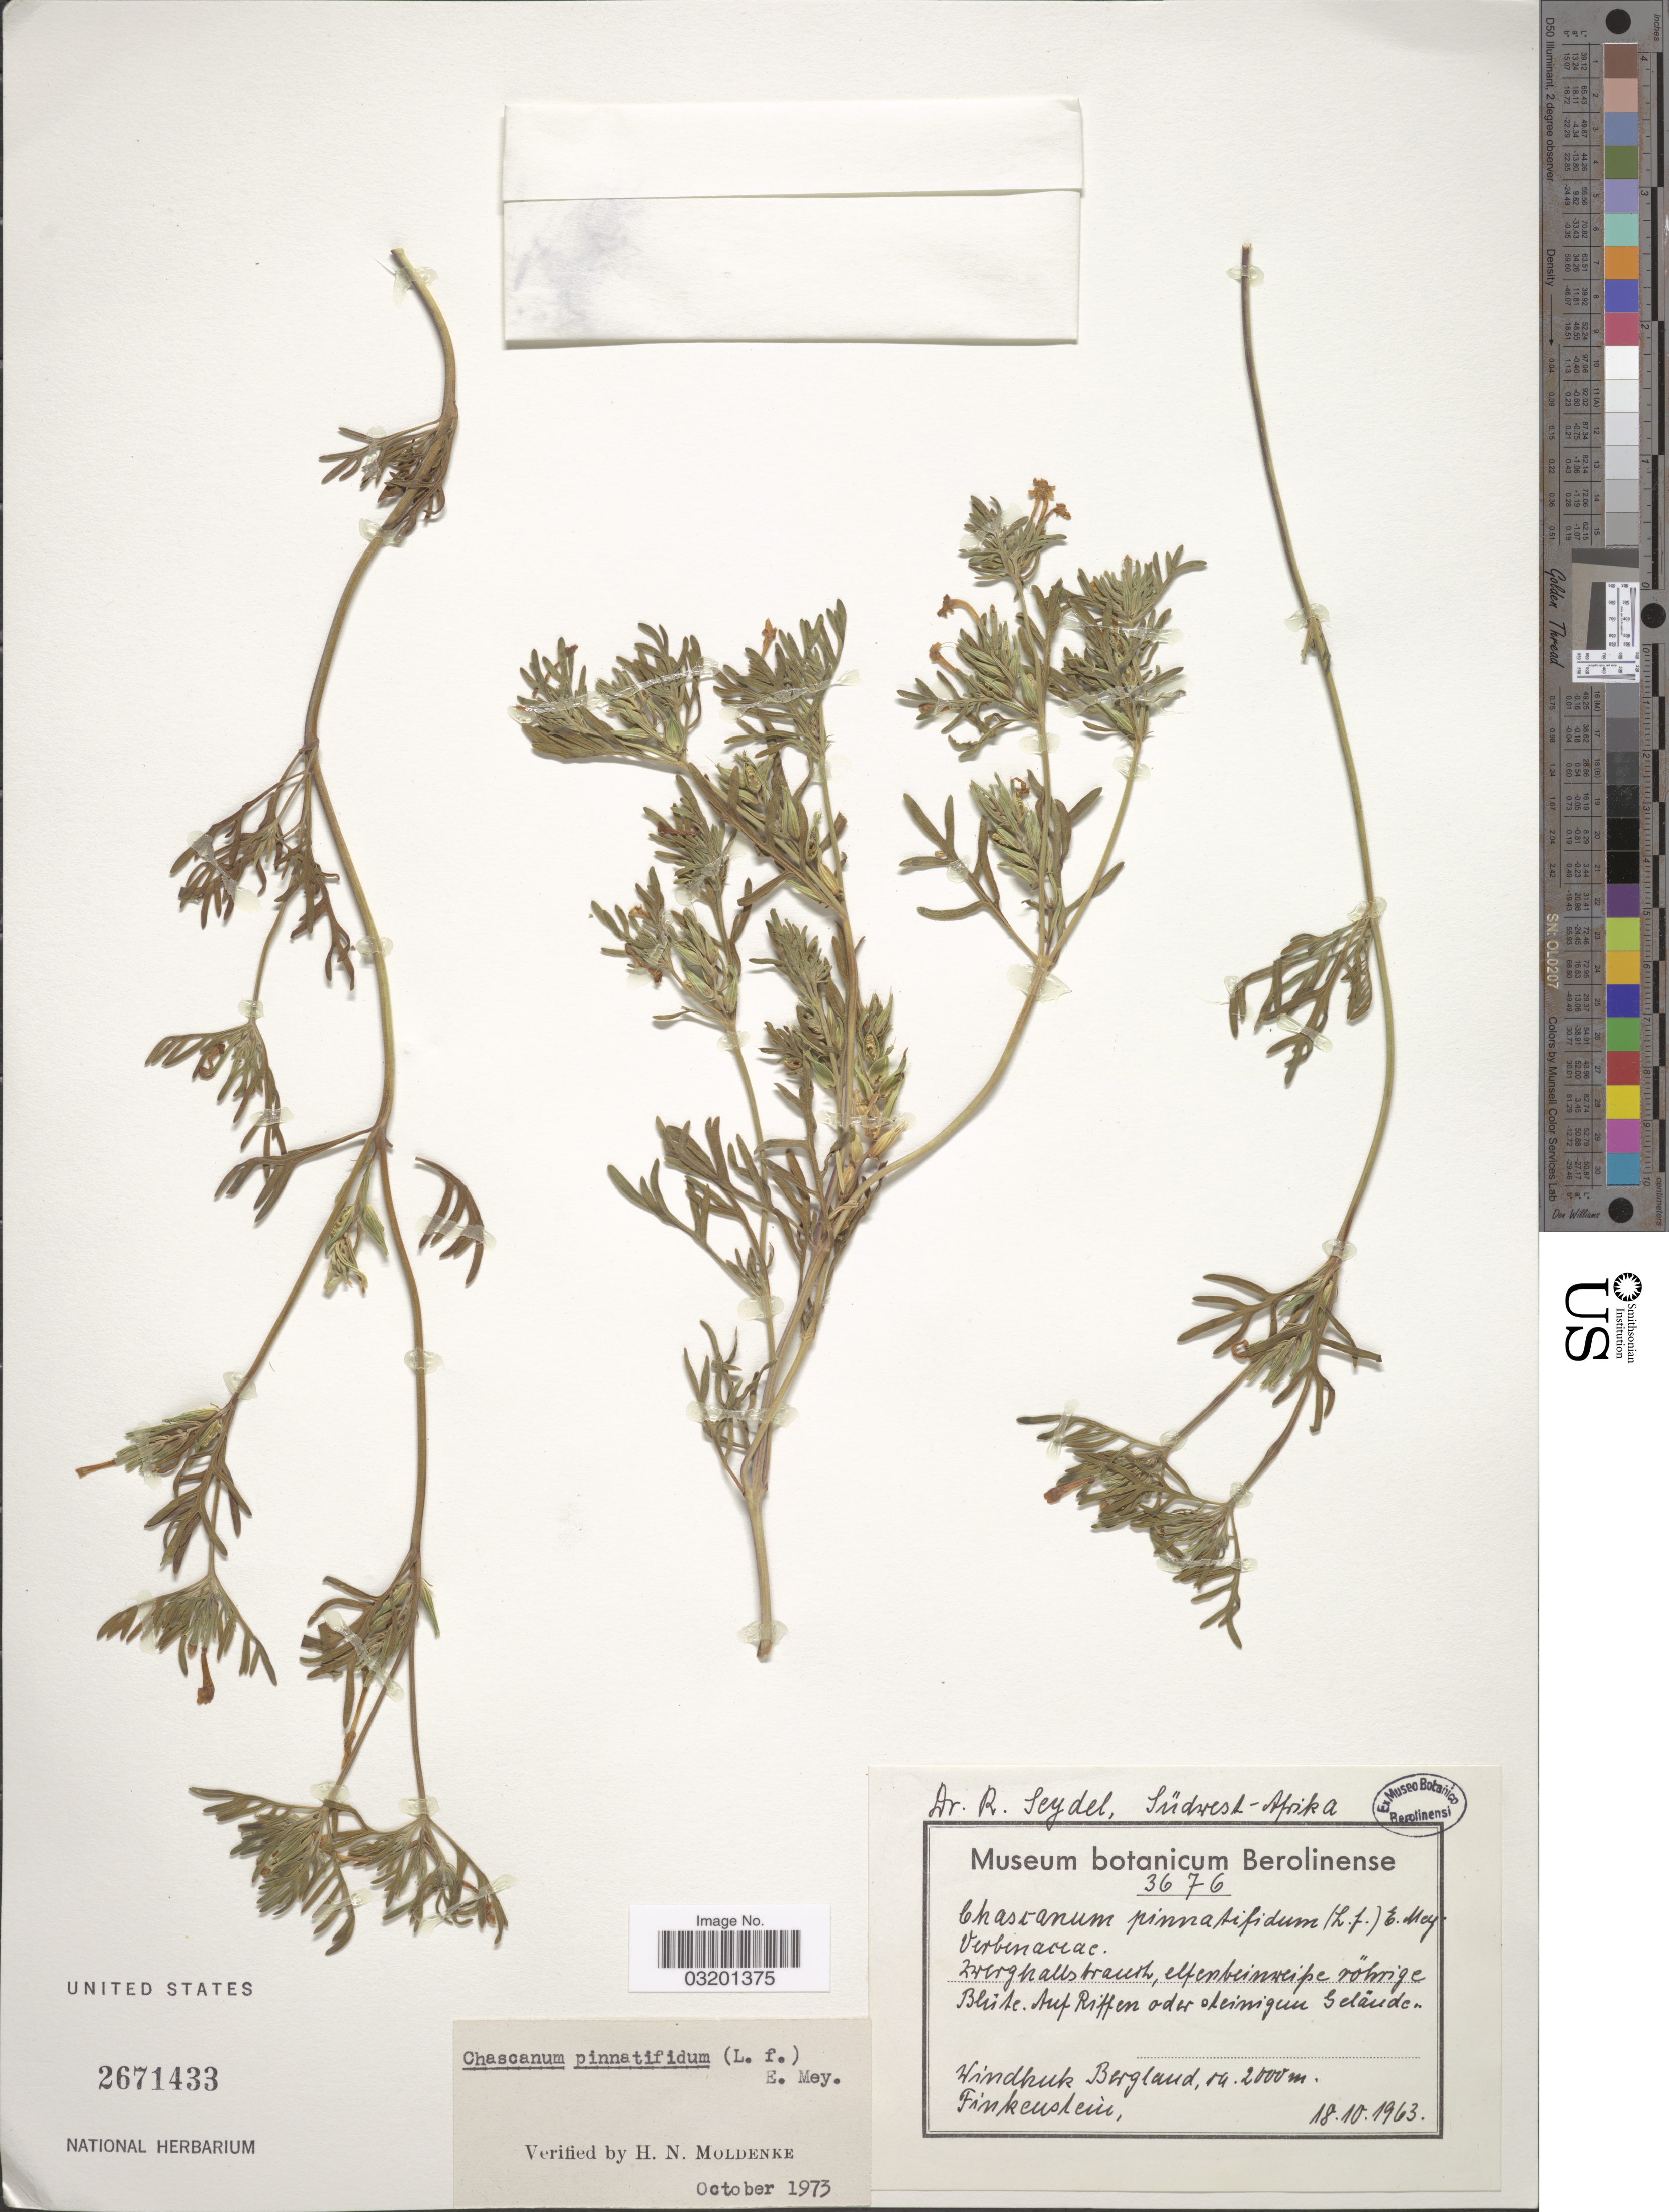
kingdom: Plantae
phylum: Tracheophyta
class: Magnoliopsida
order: Lamiales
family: Verbenaceae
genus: Chascanum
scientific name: Chascanum pinnatifidum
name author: (L. f.) E. Mey.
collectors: R. Seydel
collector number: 3676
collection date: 1963-10-18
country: Namibia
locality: Südwest-Afrika, Windhuk, Bergland. FInkenstein.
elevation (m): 2000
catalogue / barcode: US 2671433